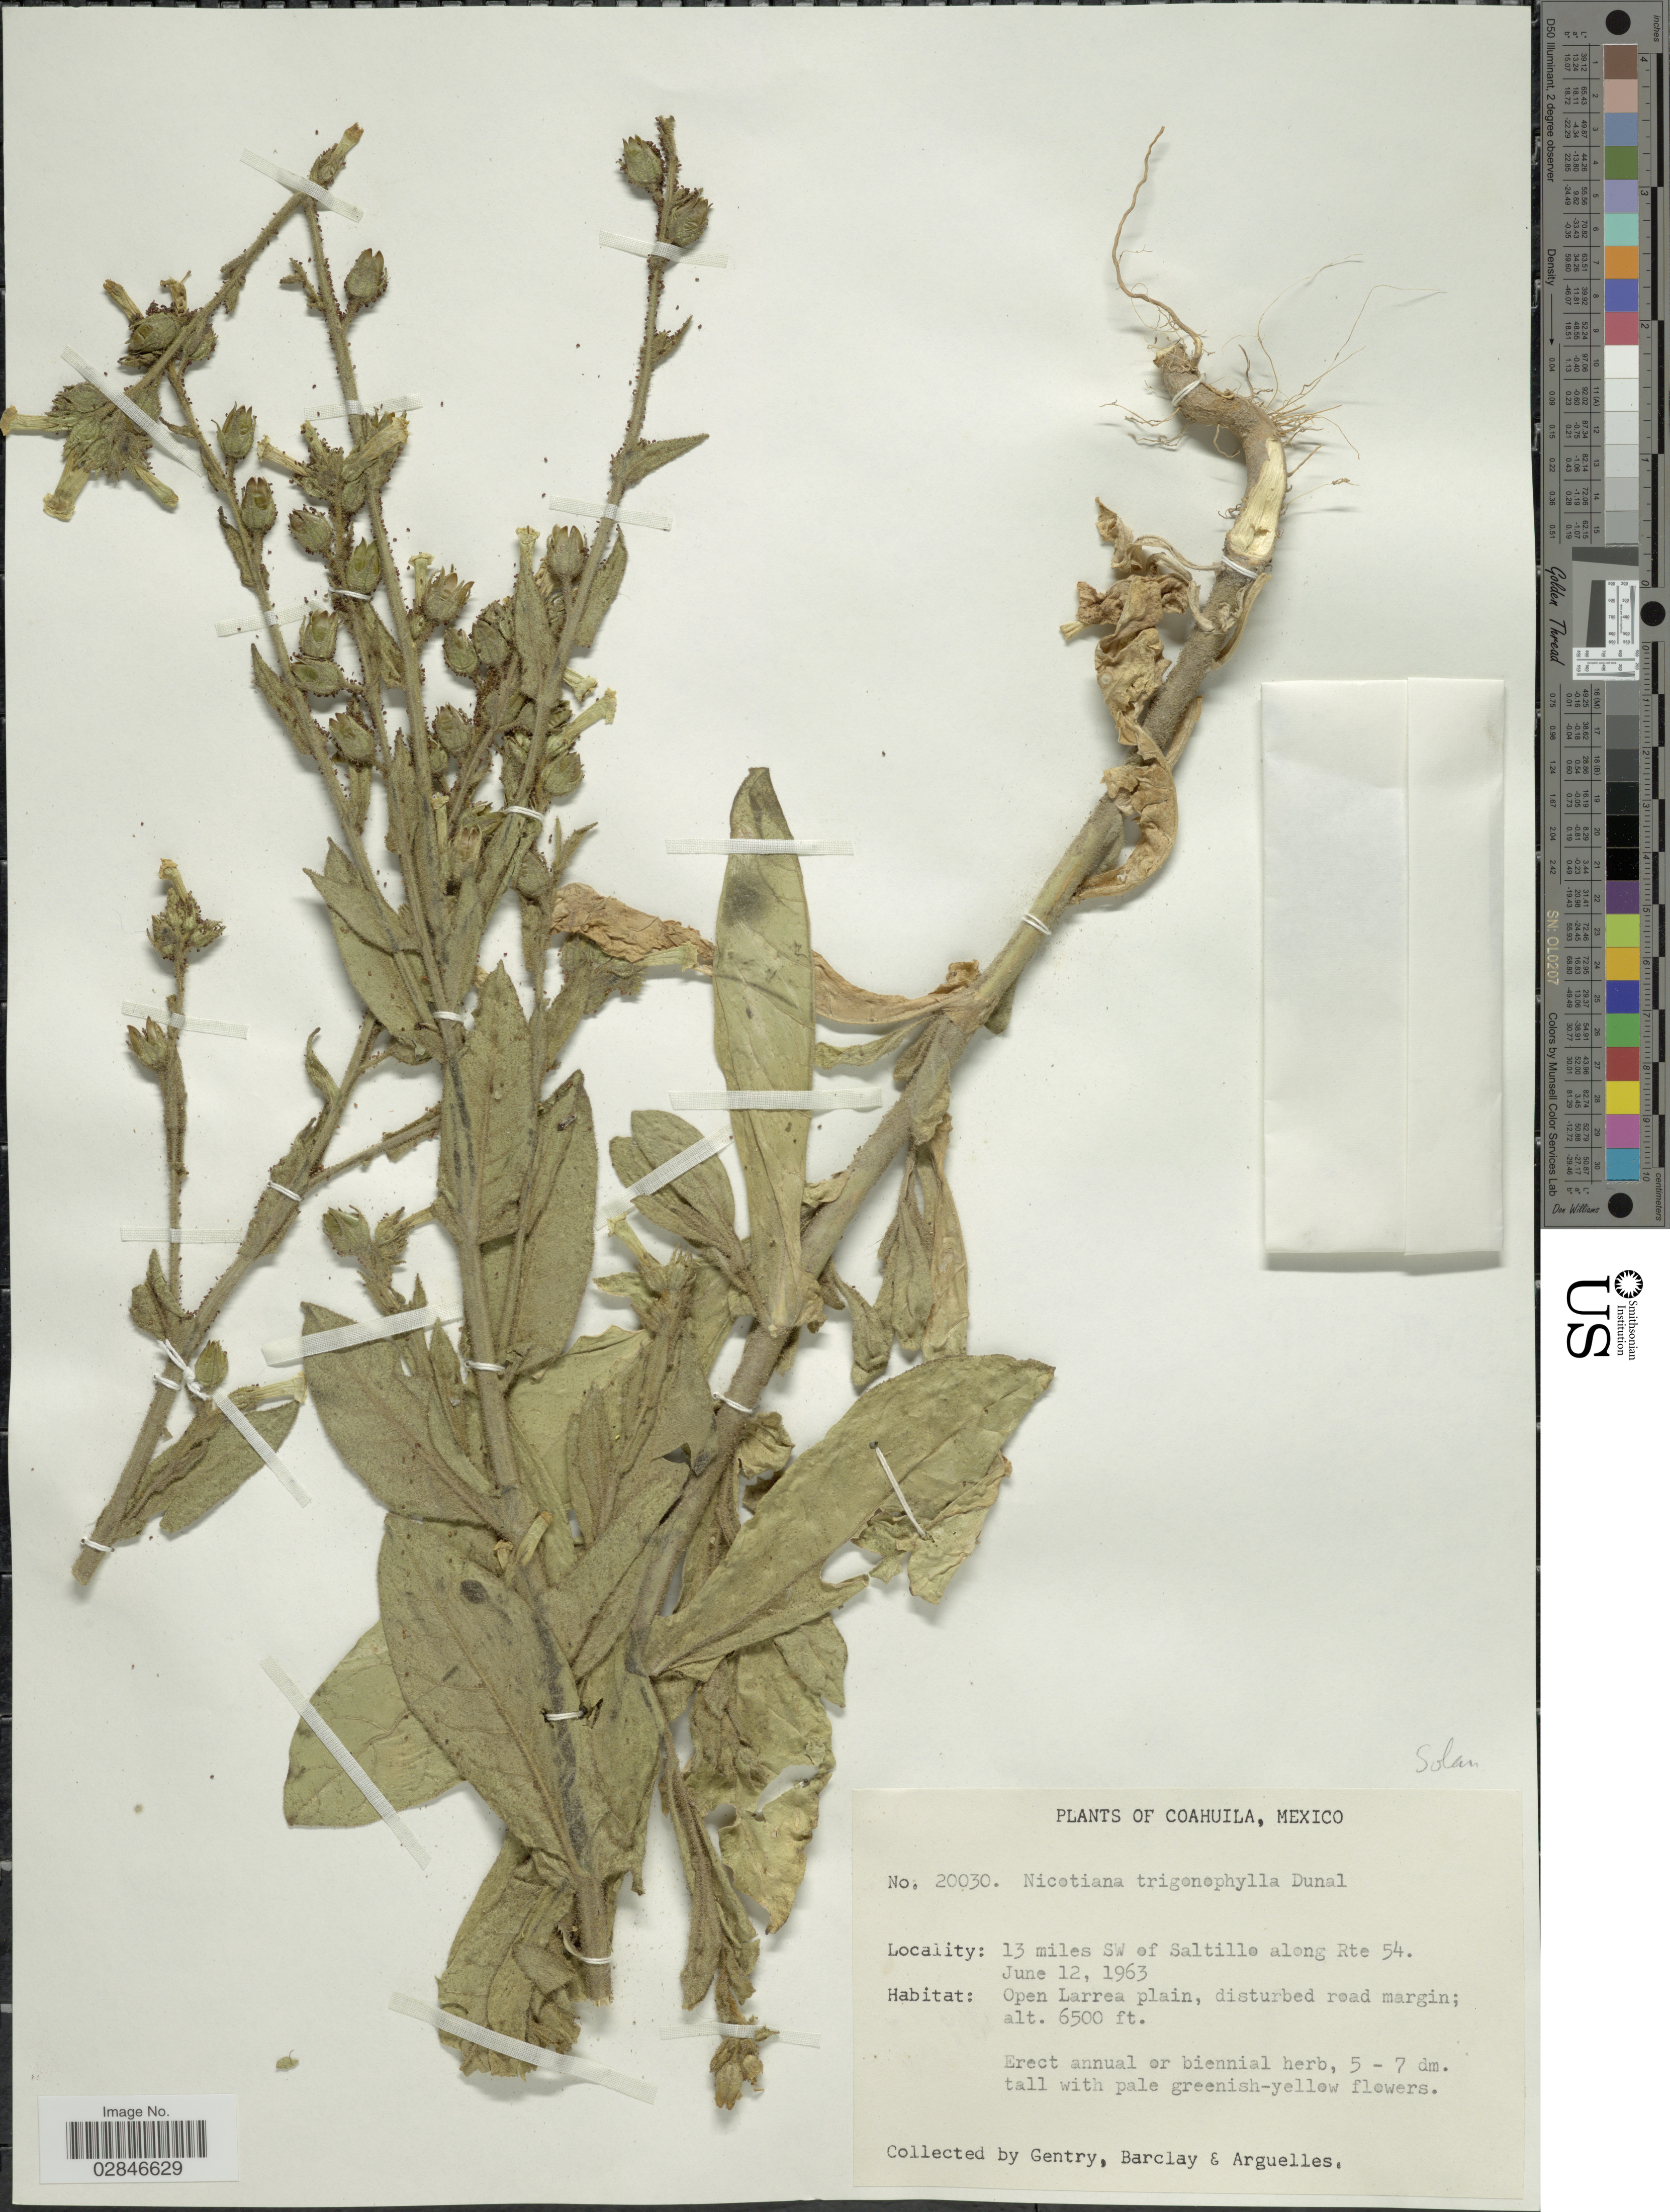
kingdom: Plantae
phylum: Tracheophyta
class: Magnoliopsida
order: Solanales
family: Solanaceae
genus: Nicotiana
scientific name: Nicotiana trigonophylla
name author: Dunal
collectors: Gentry, --, -- Barclay & Arguelles, --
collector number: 20030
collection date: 1963-06-12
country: Mexico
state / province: Coahuila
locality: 13 miles SW of Saltillo along Rte 54.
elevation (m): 1981